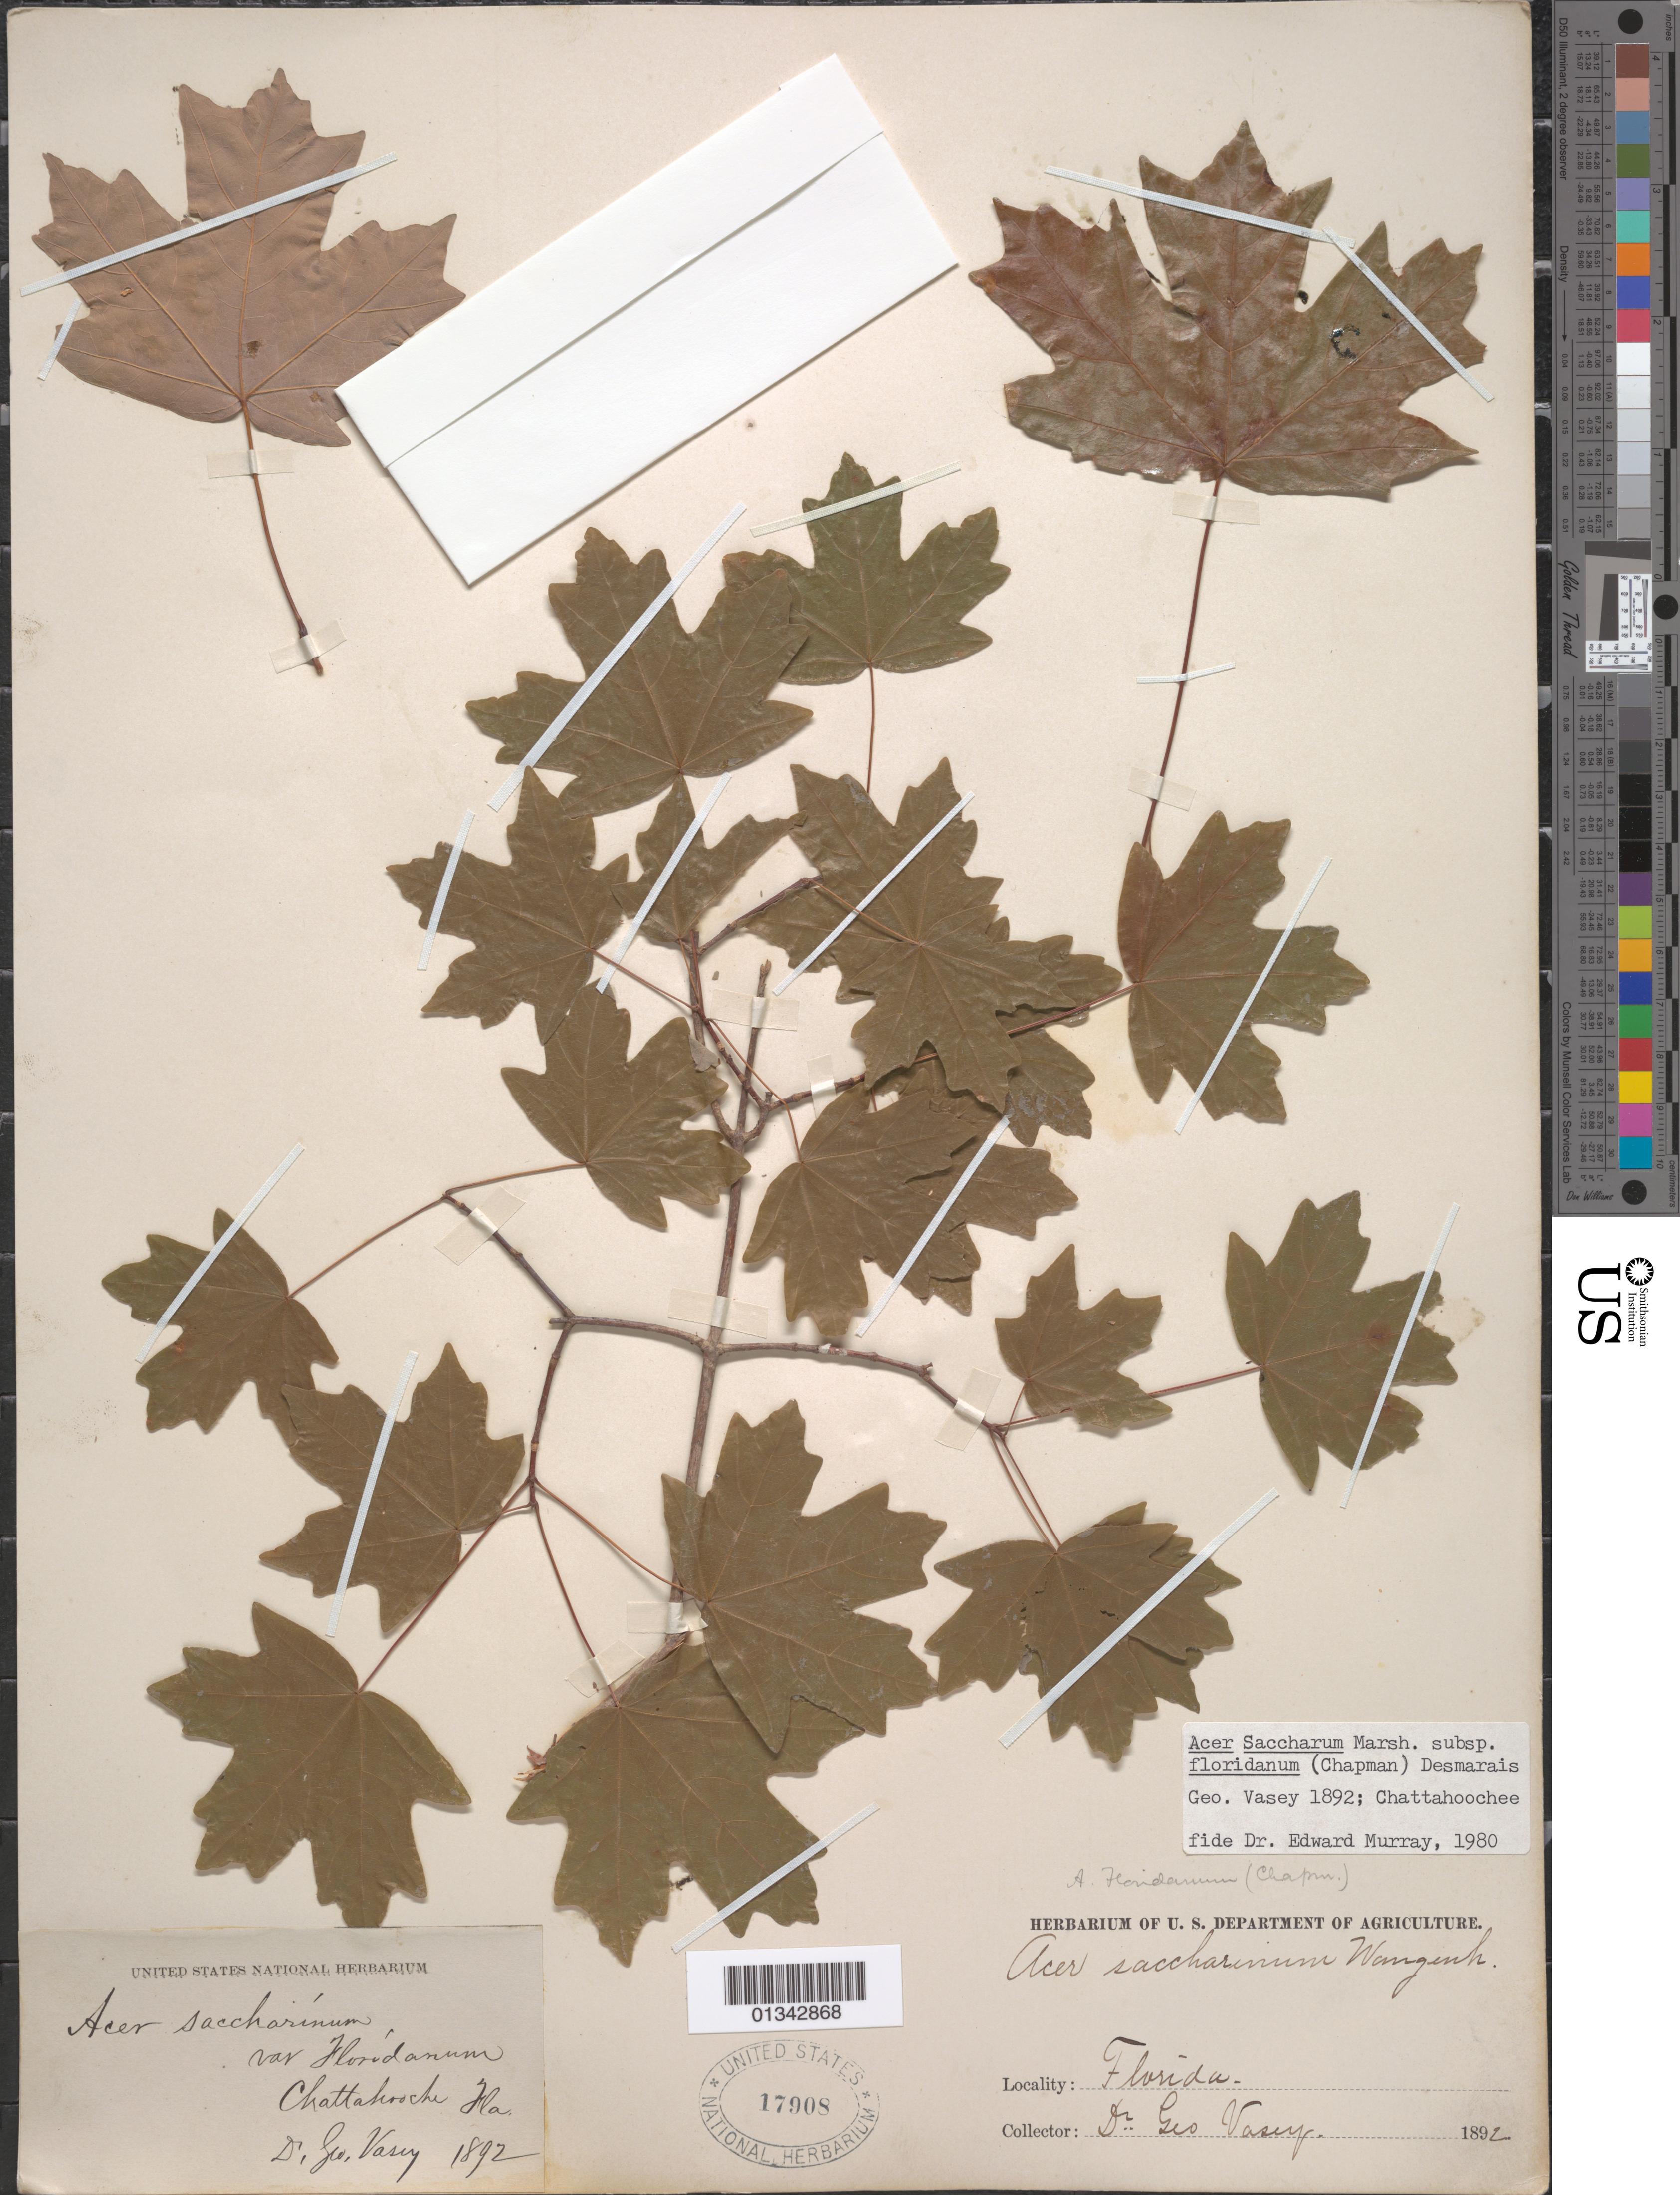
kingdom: Plantae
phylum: Tracheophyta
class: Magnoliopsida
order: Sapindales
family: Sapindaceae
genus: Acer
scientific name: Acer saccharum subsp. floridanum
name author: (Chapm.) Desmarais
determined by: Murray, Edward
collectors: G. Vasey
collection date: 1892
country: United States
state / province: Florida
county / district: Gadsden County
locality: Chattahoochee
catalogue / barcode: US 17908